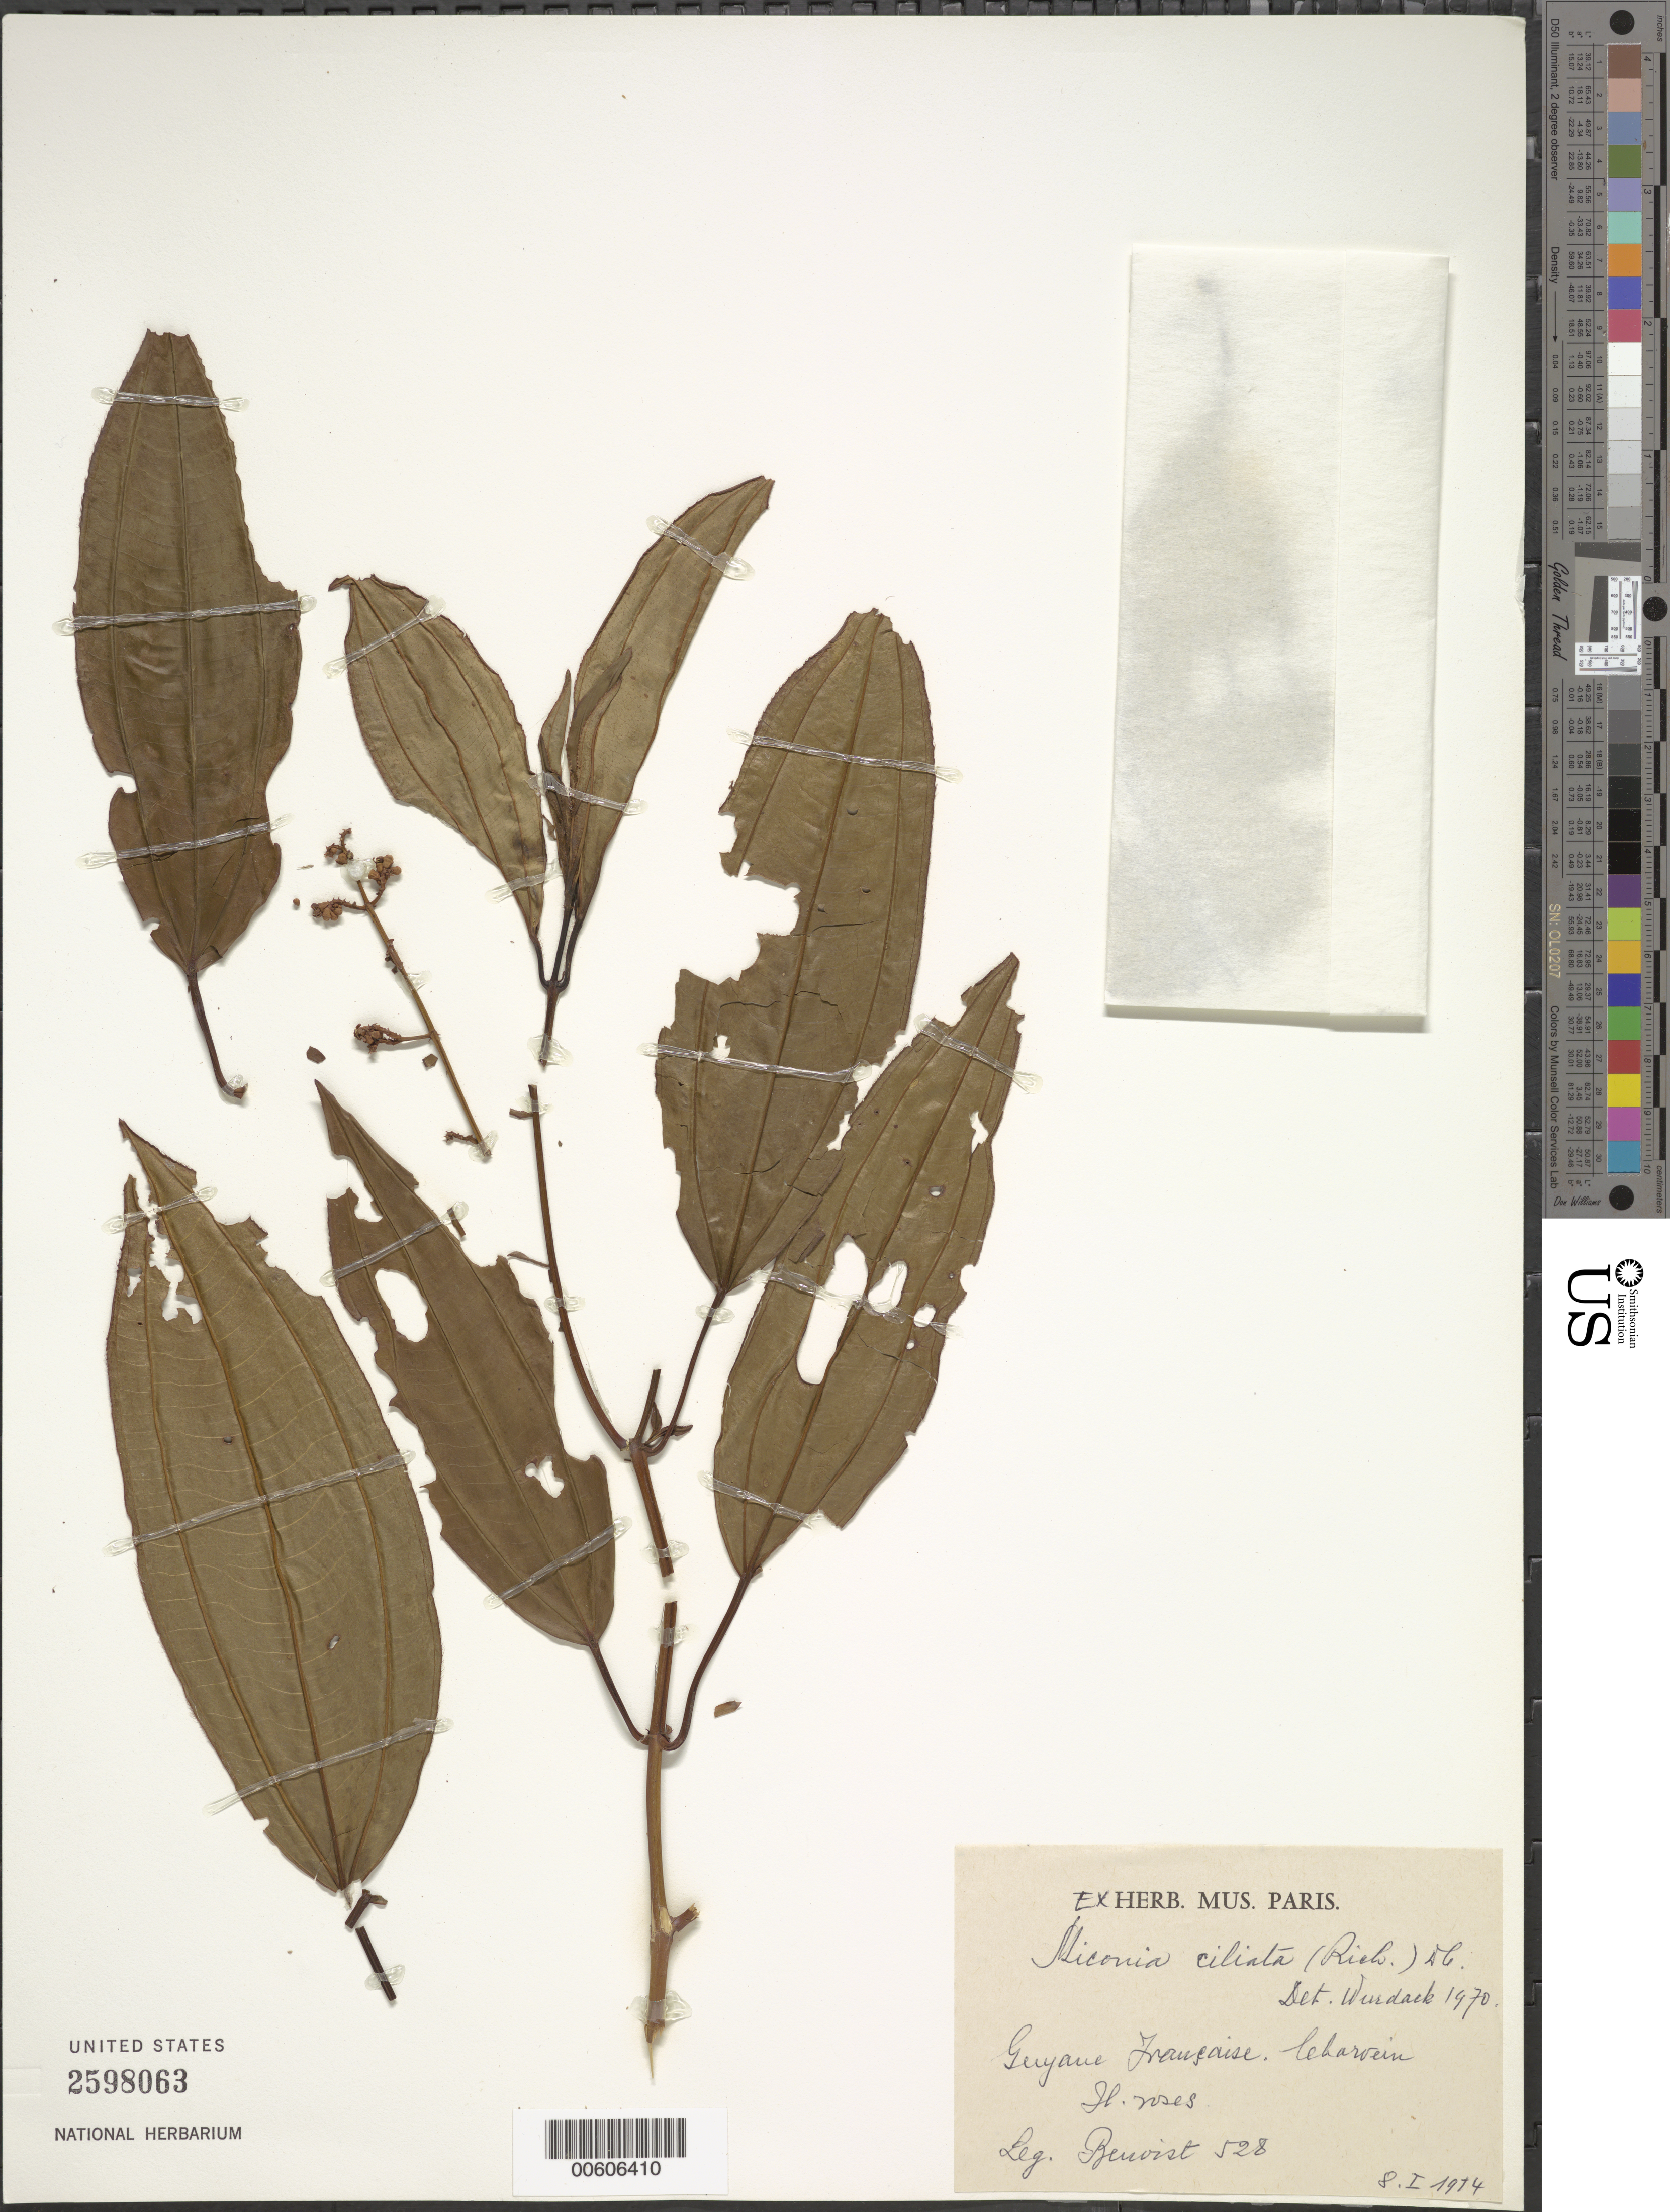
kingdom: Plantae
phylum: Tracheophyta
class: Magnoliopsida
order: Myrtales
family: Melastomataceae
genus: Miconia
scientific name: Miconia ciliata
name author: (Rich.) DC.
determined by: Wurdack, John J., (US), US (UNITED STATES)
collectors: R. Benoist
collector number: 528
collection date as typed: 8-Jan-14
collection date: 1914-01-08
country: French Guiana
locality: Charvein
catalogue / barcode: US 2598063